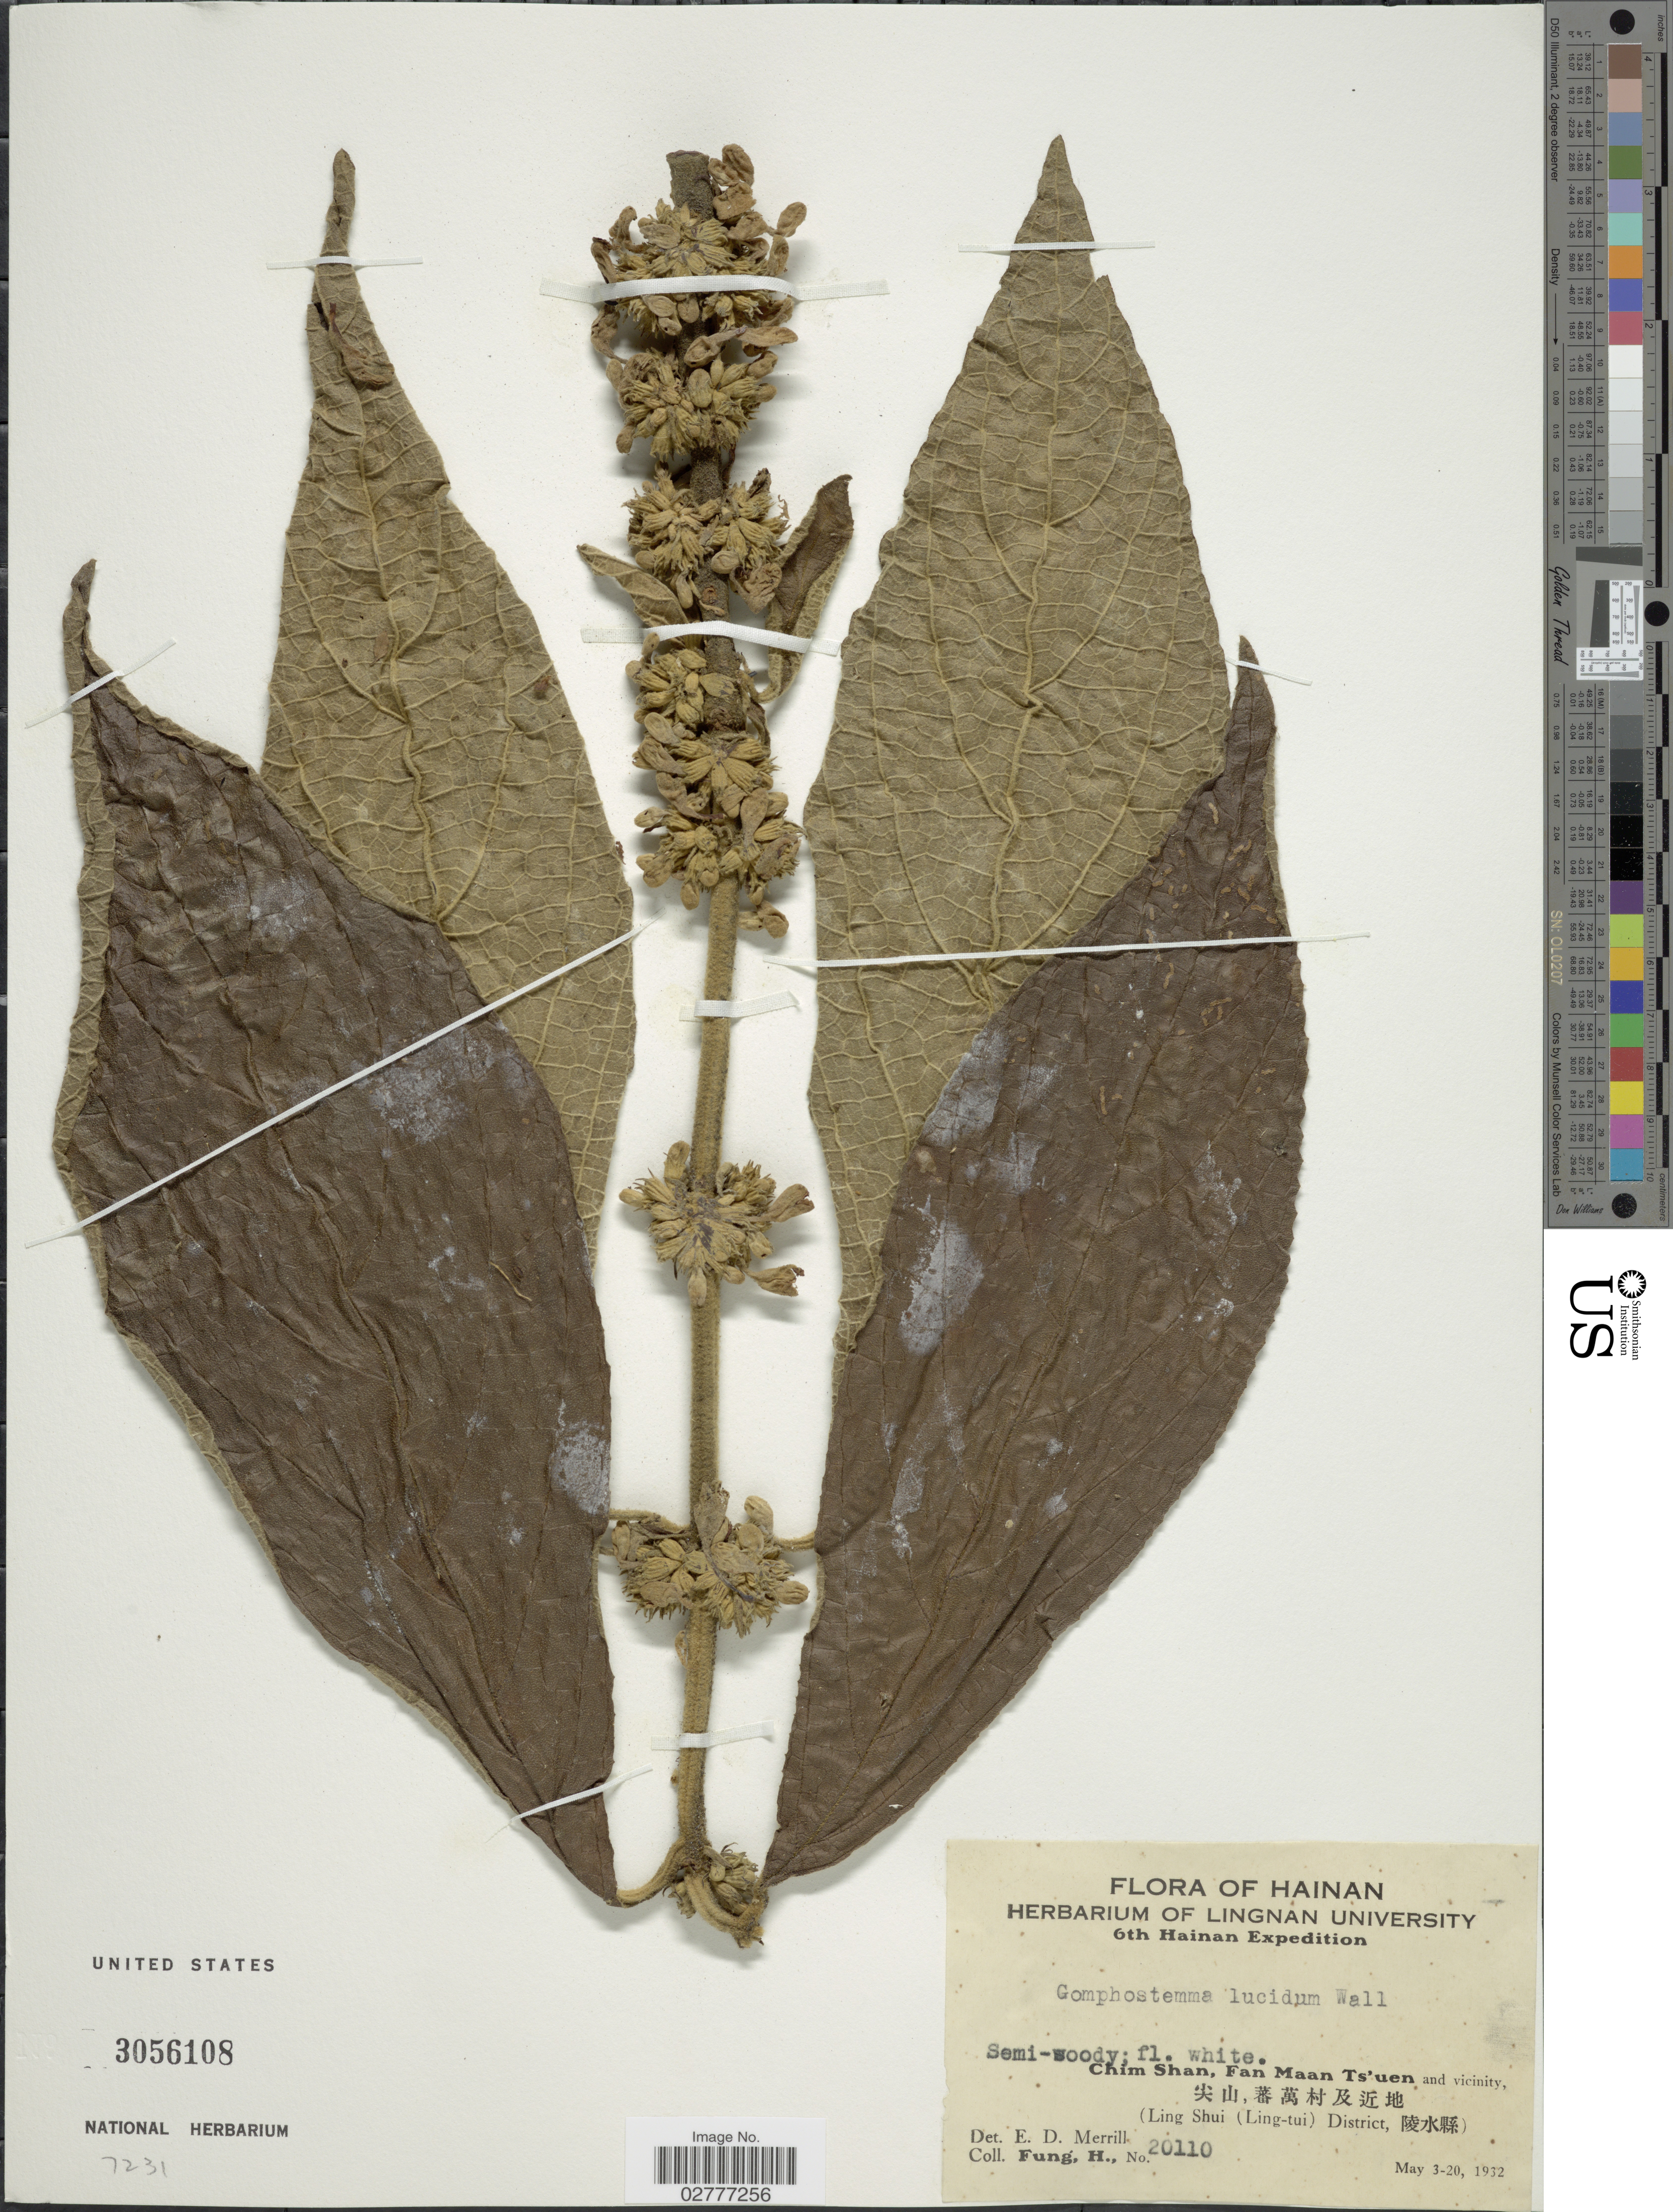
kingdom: Plantae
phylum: Tracheophyta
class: Magnoliopsida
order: Lamiales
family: Lamiaceae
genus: Gomphostemma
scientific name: Gomphostemma lucidum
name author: Wall. ex Benth.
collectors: H. Fung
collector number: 20110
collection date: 1932-05-03/1932-05-20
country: China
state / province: Hainan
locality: Chim Shan, Fan Maan Ts'uen and vicinity (Ling Shui (Ling-tui) District.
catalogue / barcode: US 3056108